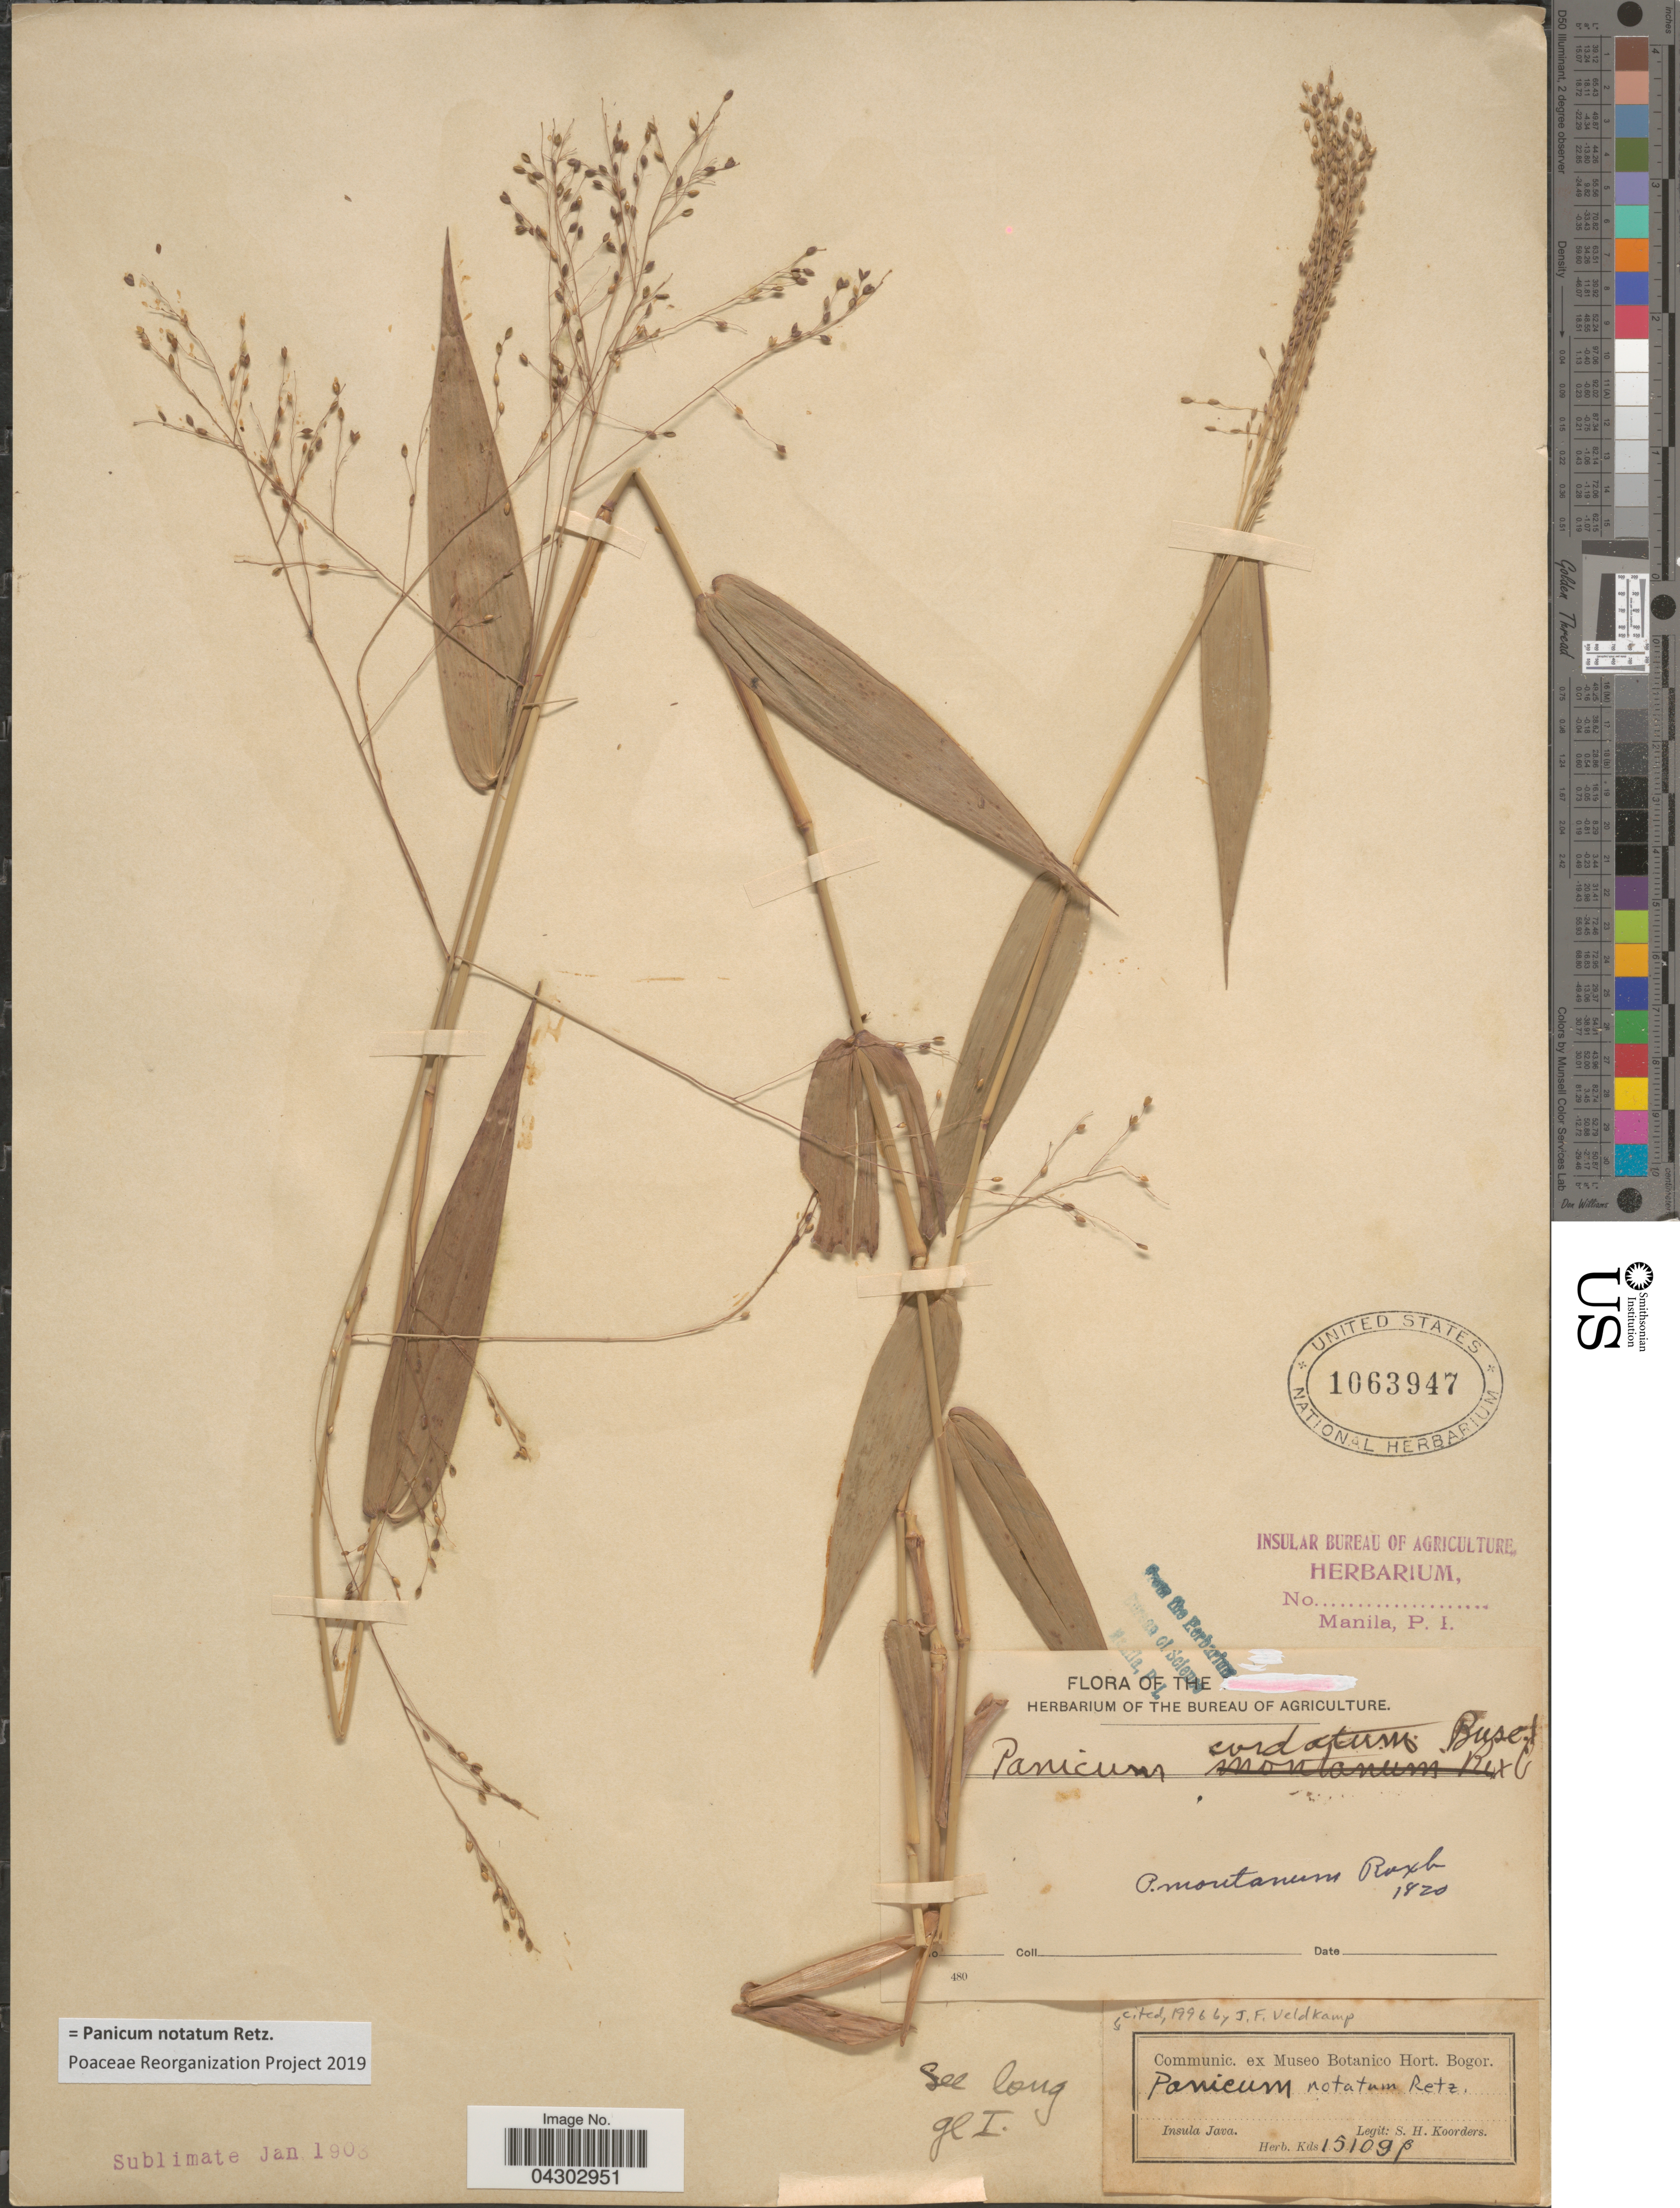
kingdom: Plantae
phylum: Tracheophyta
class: Liliopsida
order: Poales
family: Poaceae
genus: Panicum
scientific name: Panicum notatum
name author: Retz.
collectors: S. H. Koorders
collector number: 15109B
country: Indonesia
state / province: Java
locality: Insula Java.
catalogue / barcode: US 1063947